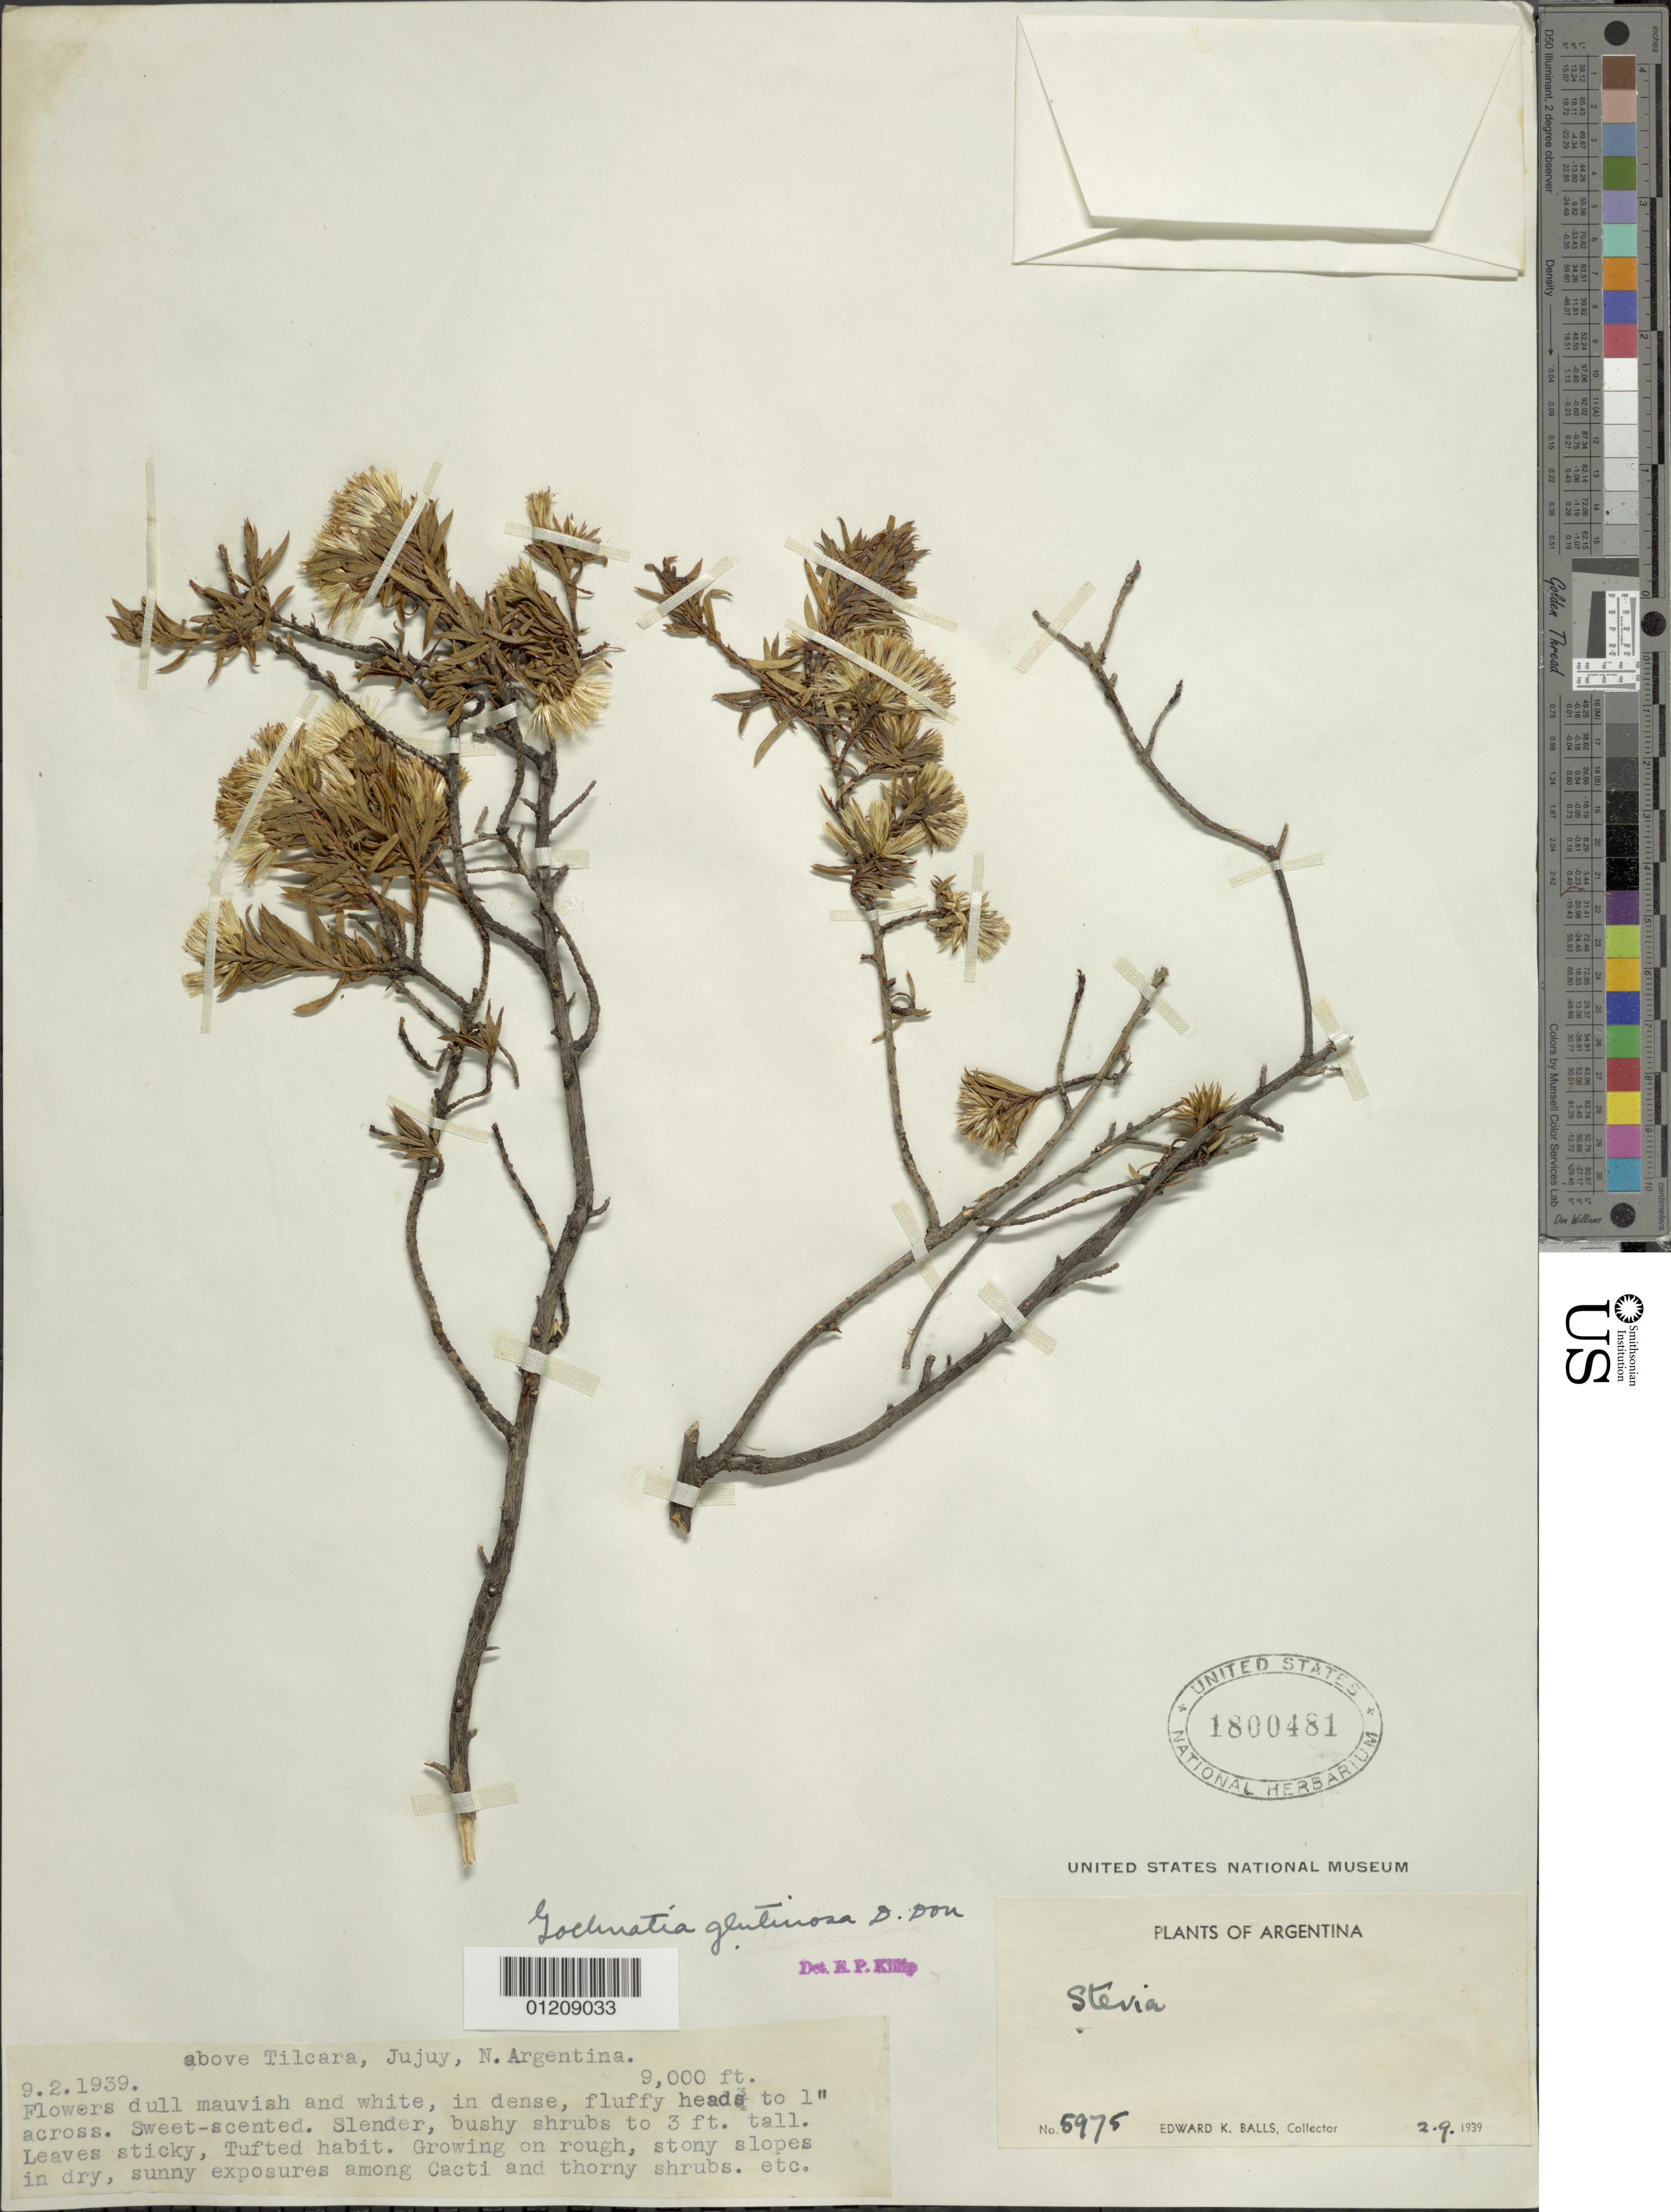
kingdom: Plantae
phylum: Tracheophyta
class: Magnoliopsida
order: Asterales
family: Asteraceae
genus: Pentaphorus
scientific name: Pentaphorus glutinosus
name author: D. Don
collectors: E. K. Balls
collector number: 5975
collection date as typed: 2-9-1939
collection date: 1939-02-09 or 1939-09-02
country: Argentina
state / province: Jujuy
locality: above Tilcara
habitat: growing on rough, stony slopes in dry, sunny exposures along cacti and thorny shrubs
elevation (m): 2743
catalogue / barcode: US 1800481